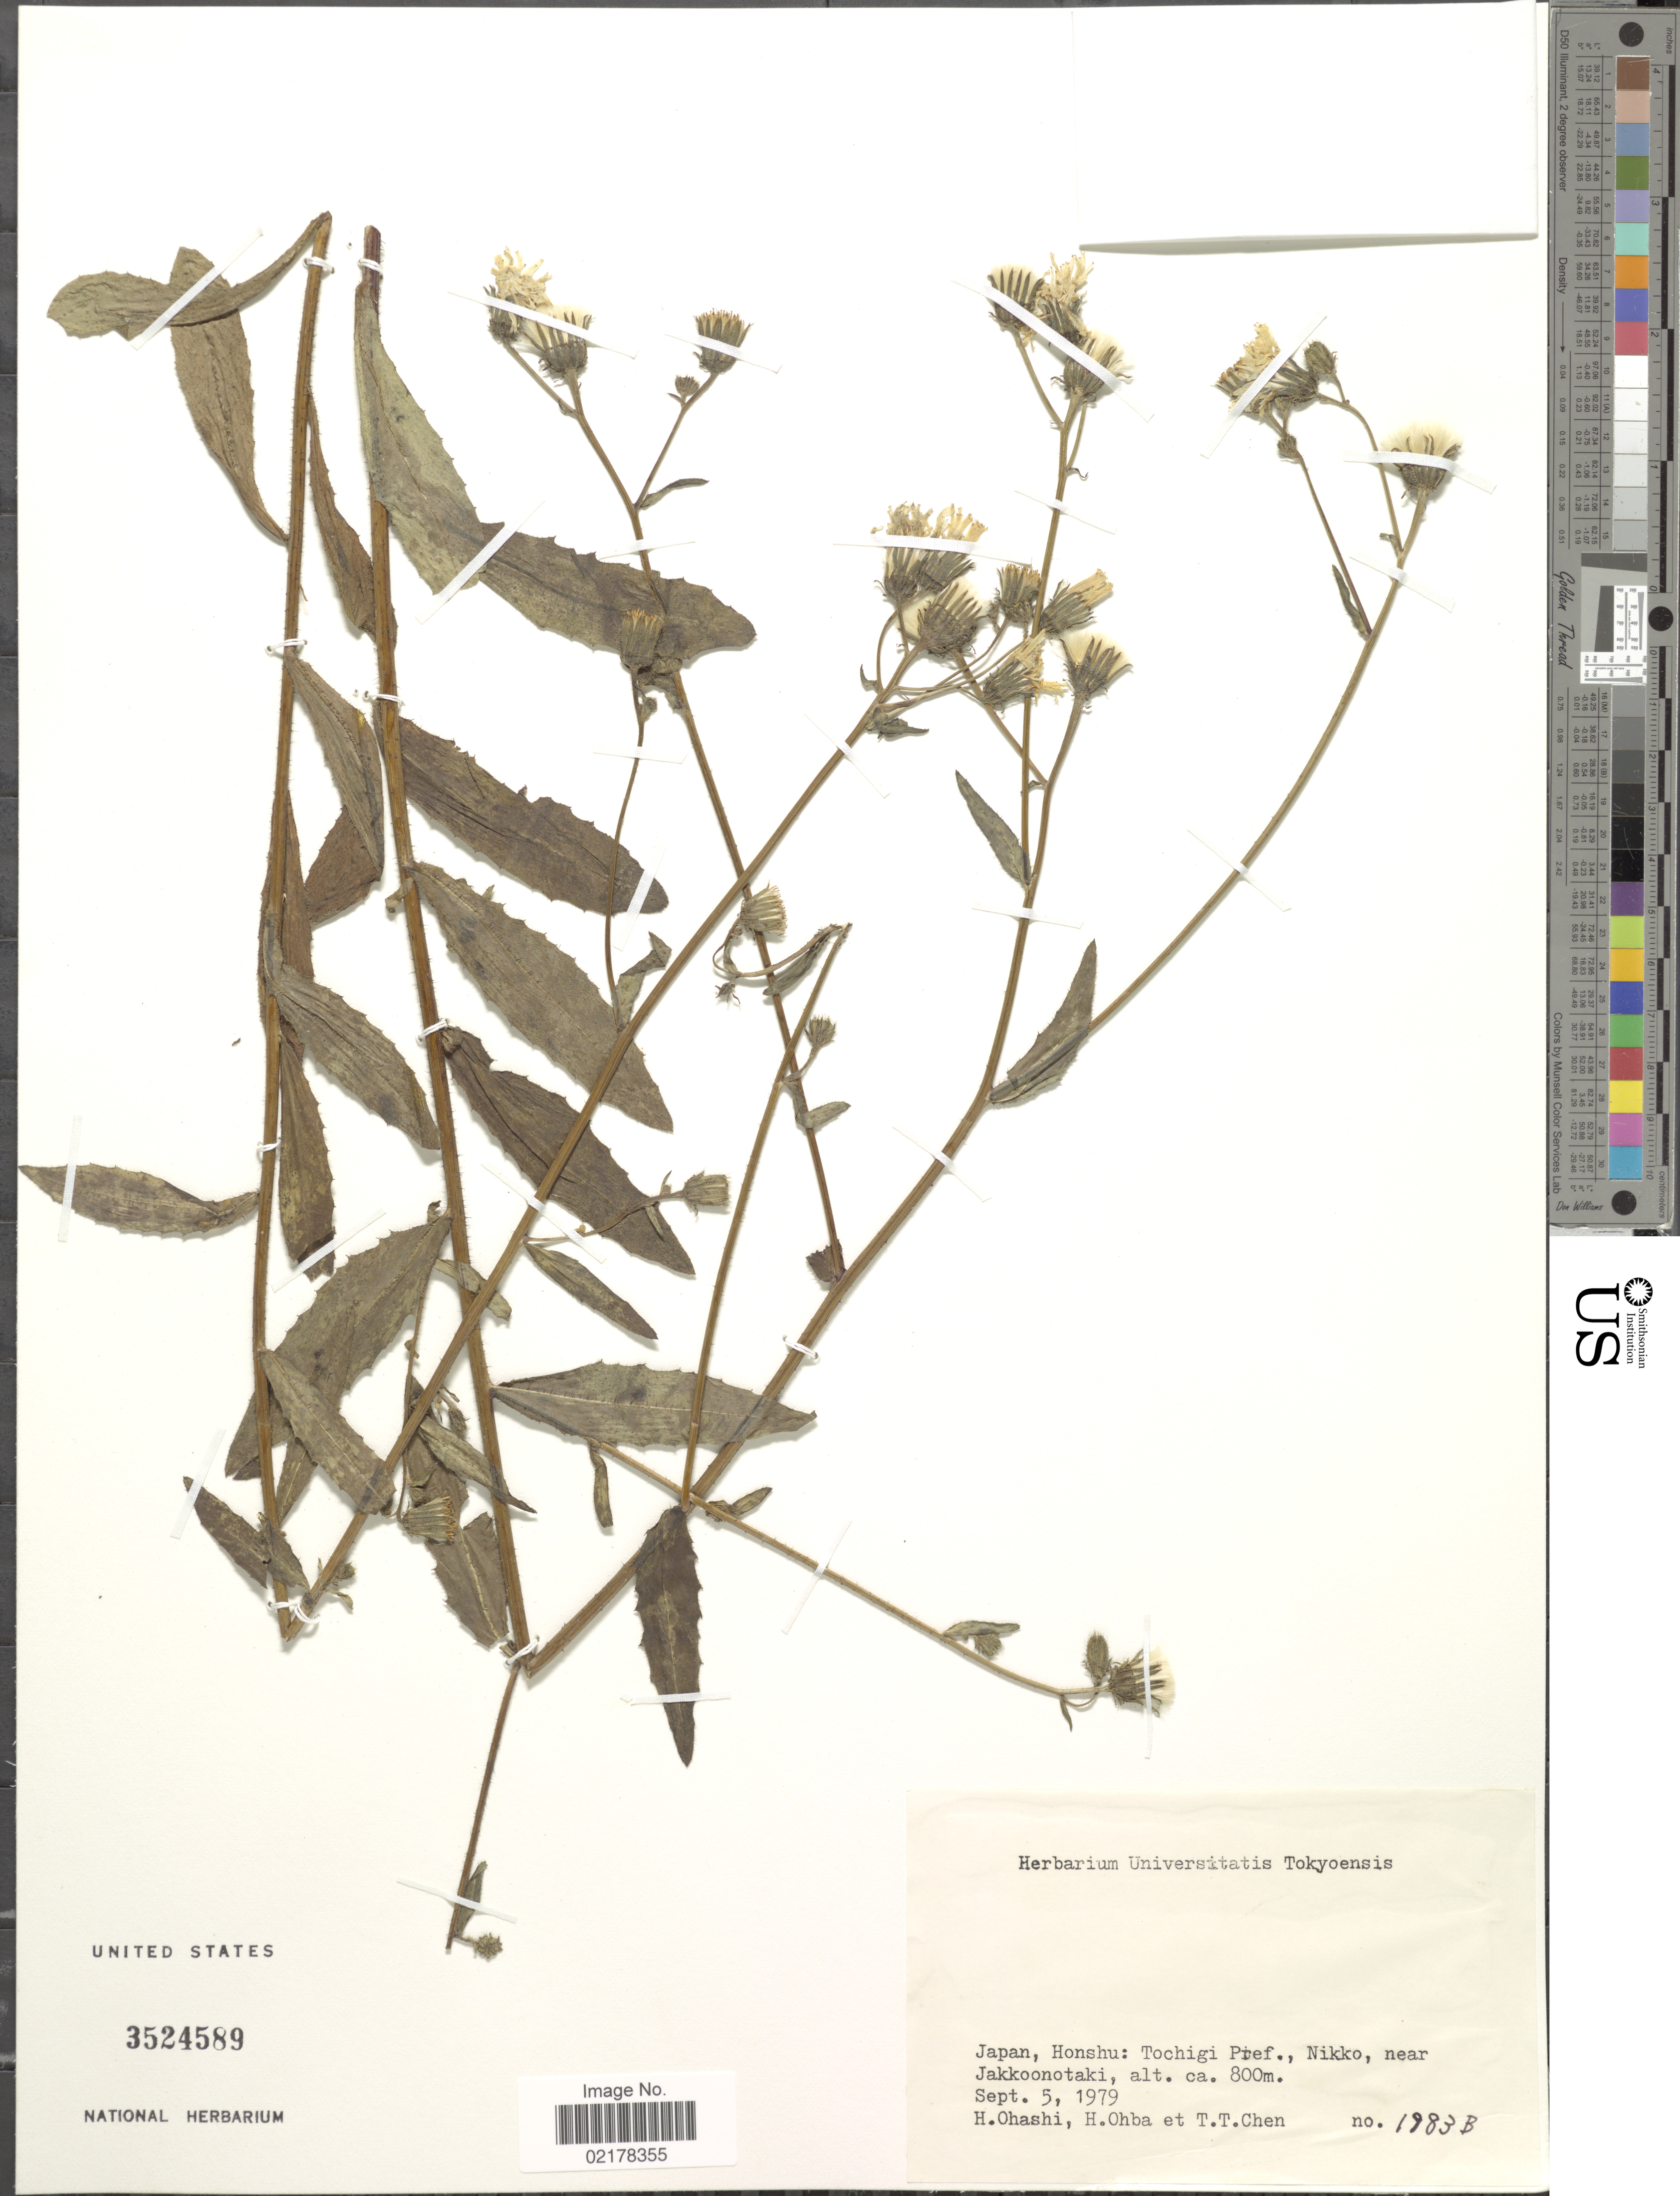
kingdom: Plantae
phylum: Tracheophyta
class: Magnoliopsida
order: Asterales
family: Asteraceae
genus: Crepis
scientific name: Crepis sp.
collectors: H. Ohashi, H. Ohba & T. T. Chen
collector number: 1883B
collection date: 1979-09-05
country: Japan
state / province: Totigi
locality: Honshu: Tochigi Pref. Nikko, near Jakkoonotaki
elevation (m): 800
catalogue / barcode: US 3524589